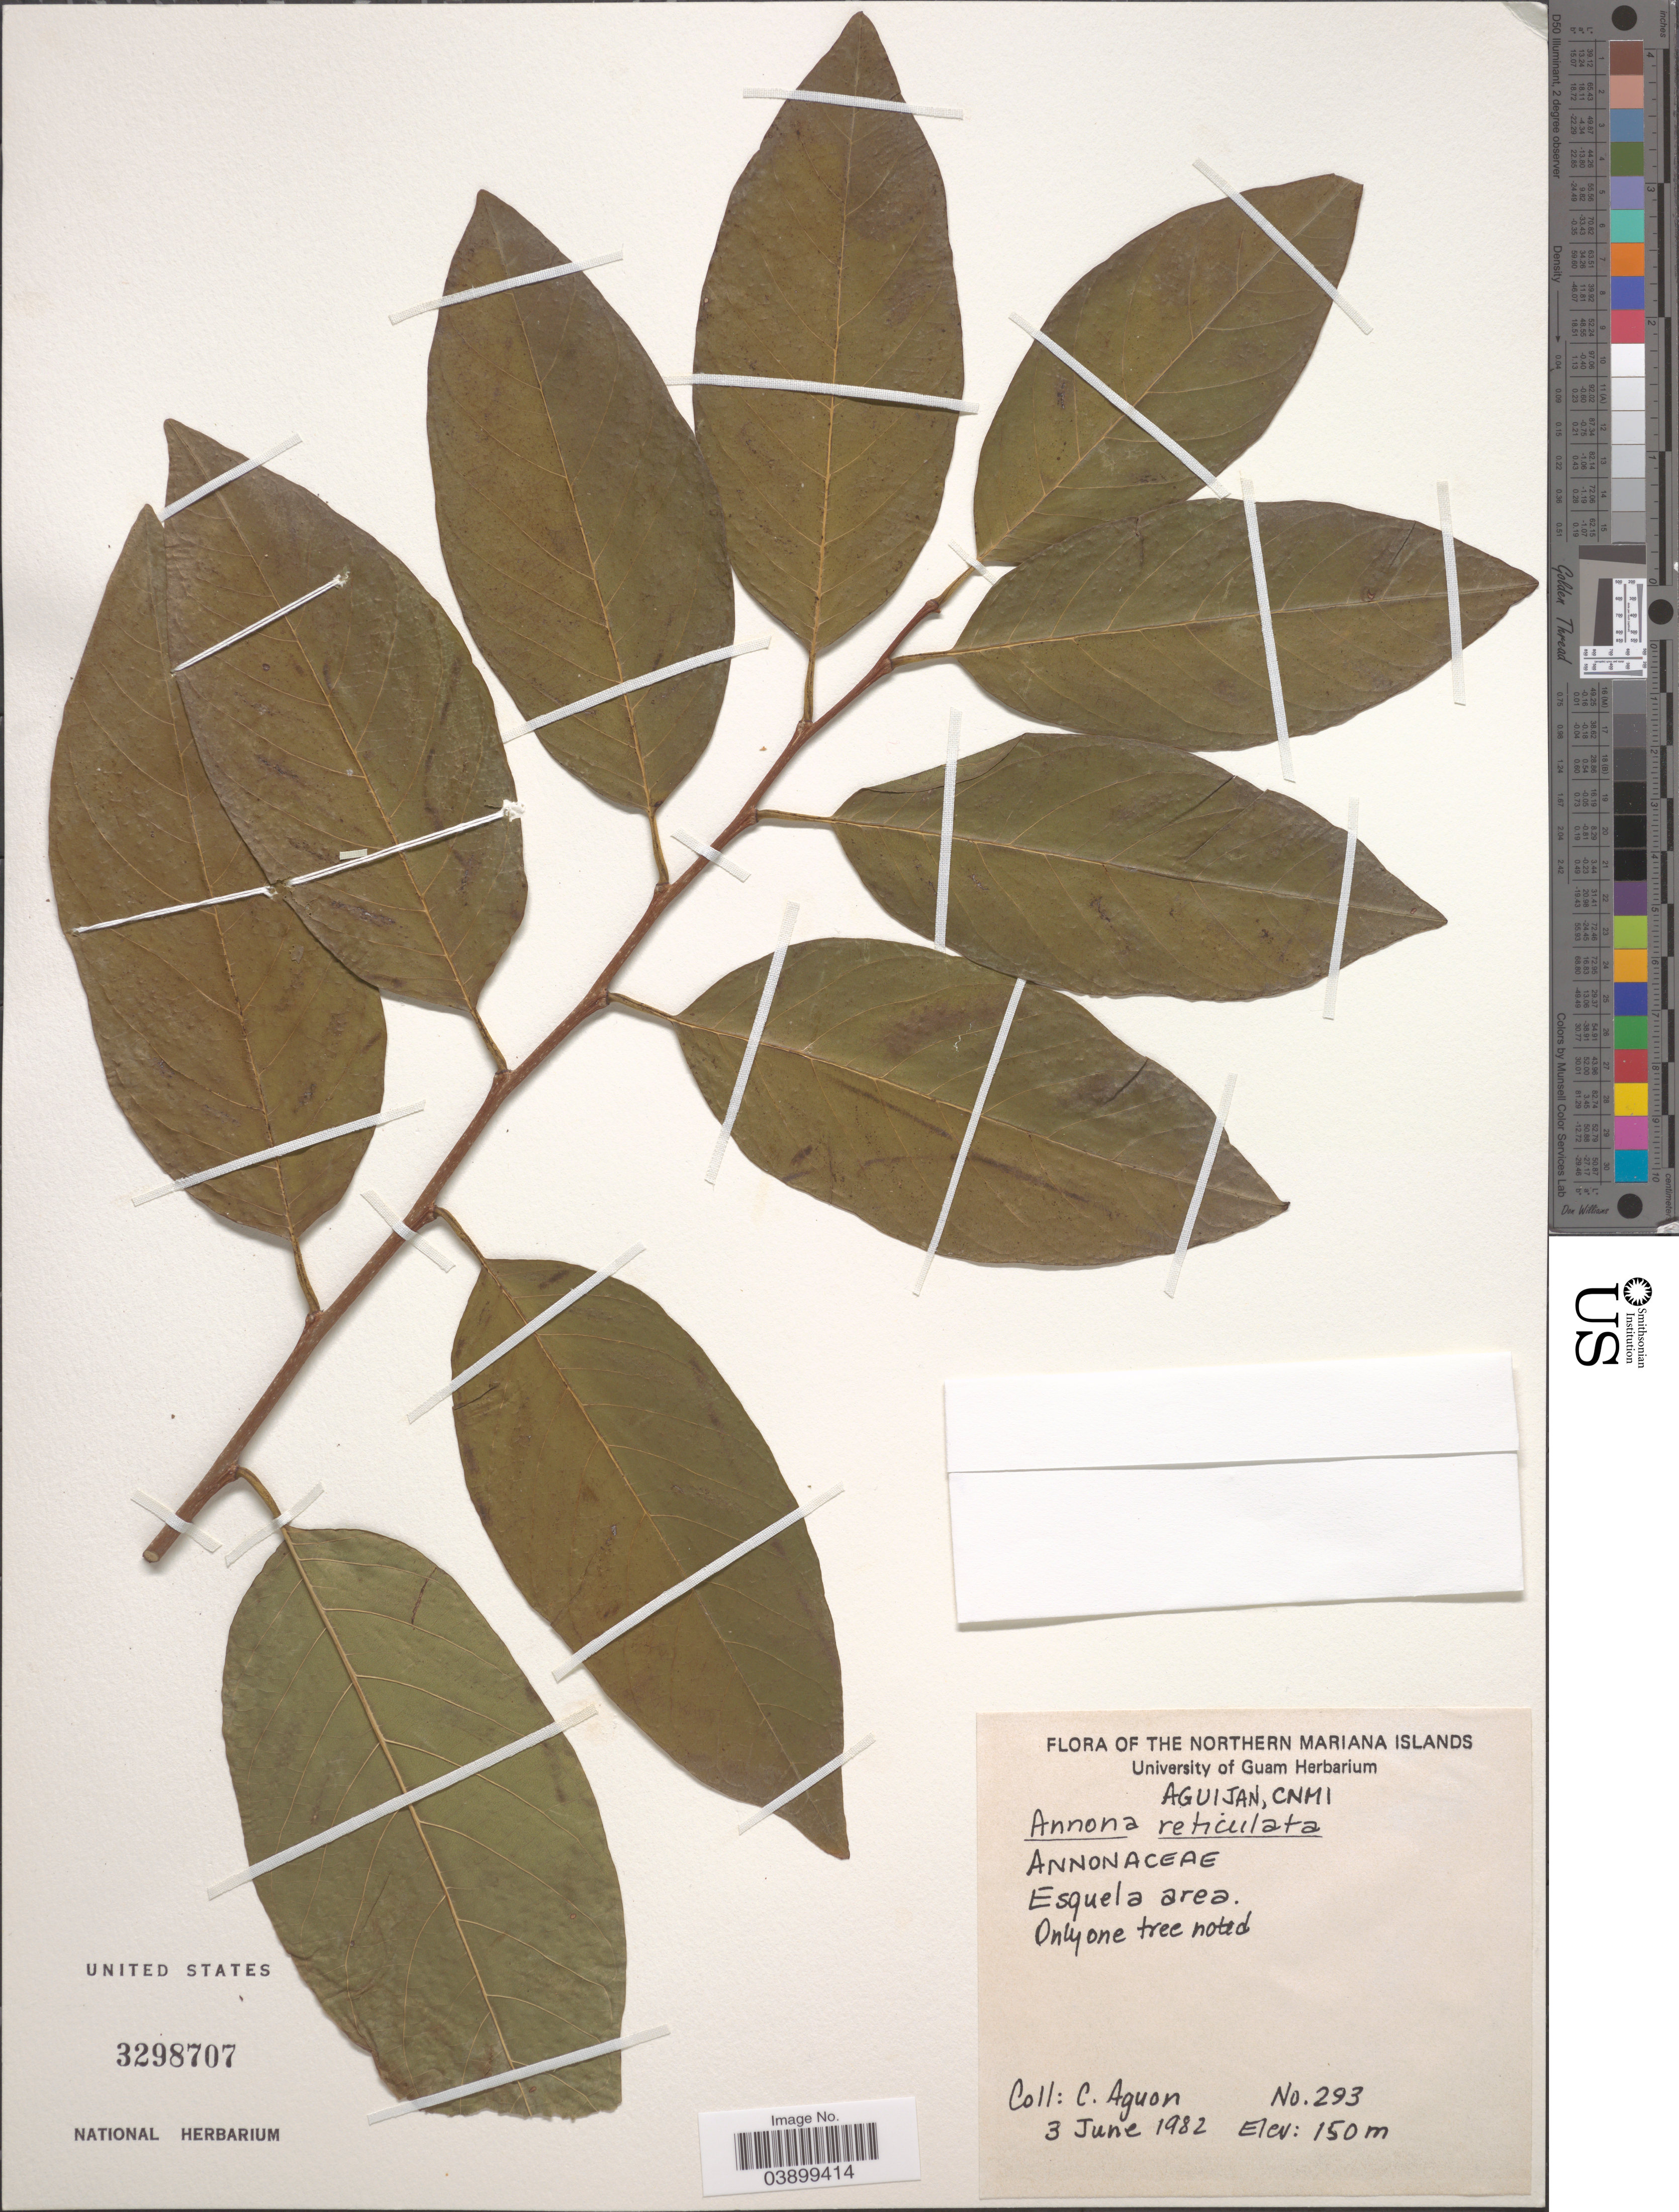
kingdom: Plantae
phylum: Tracheophyta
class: Magnoliopsida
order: Magnoliales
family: Annonaceae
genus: Annona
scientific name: Annona reticulata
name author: L.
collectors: C. Aguon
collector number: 293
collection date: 1982-06-03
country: Northern Mariana Islands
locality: Northern Mariana Islands. Aguijan, CNMI. Esquela area.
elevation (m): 150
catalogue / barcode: US 3298707